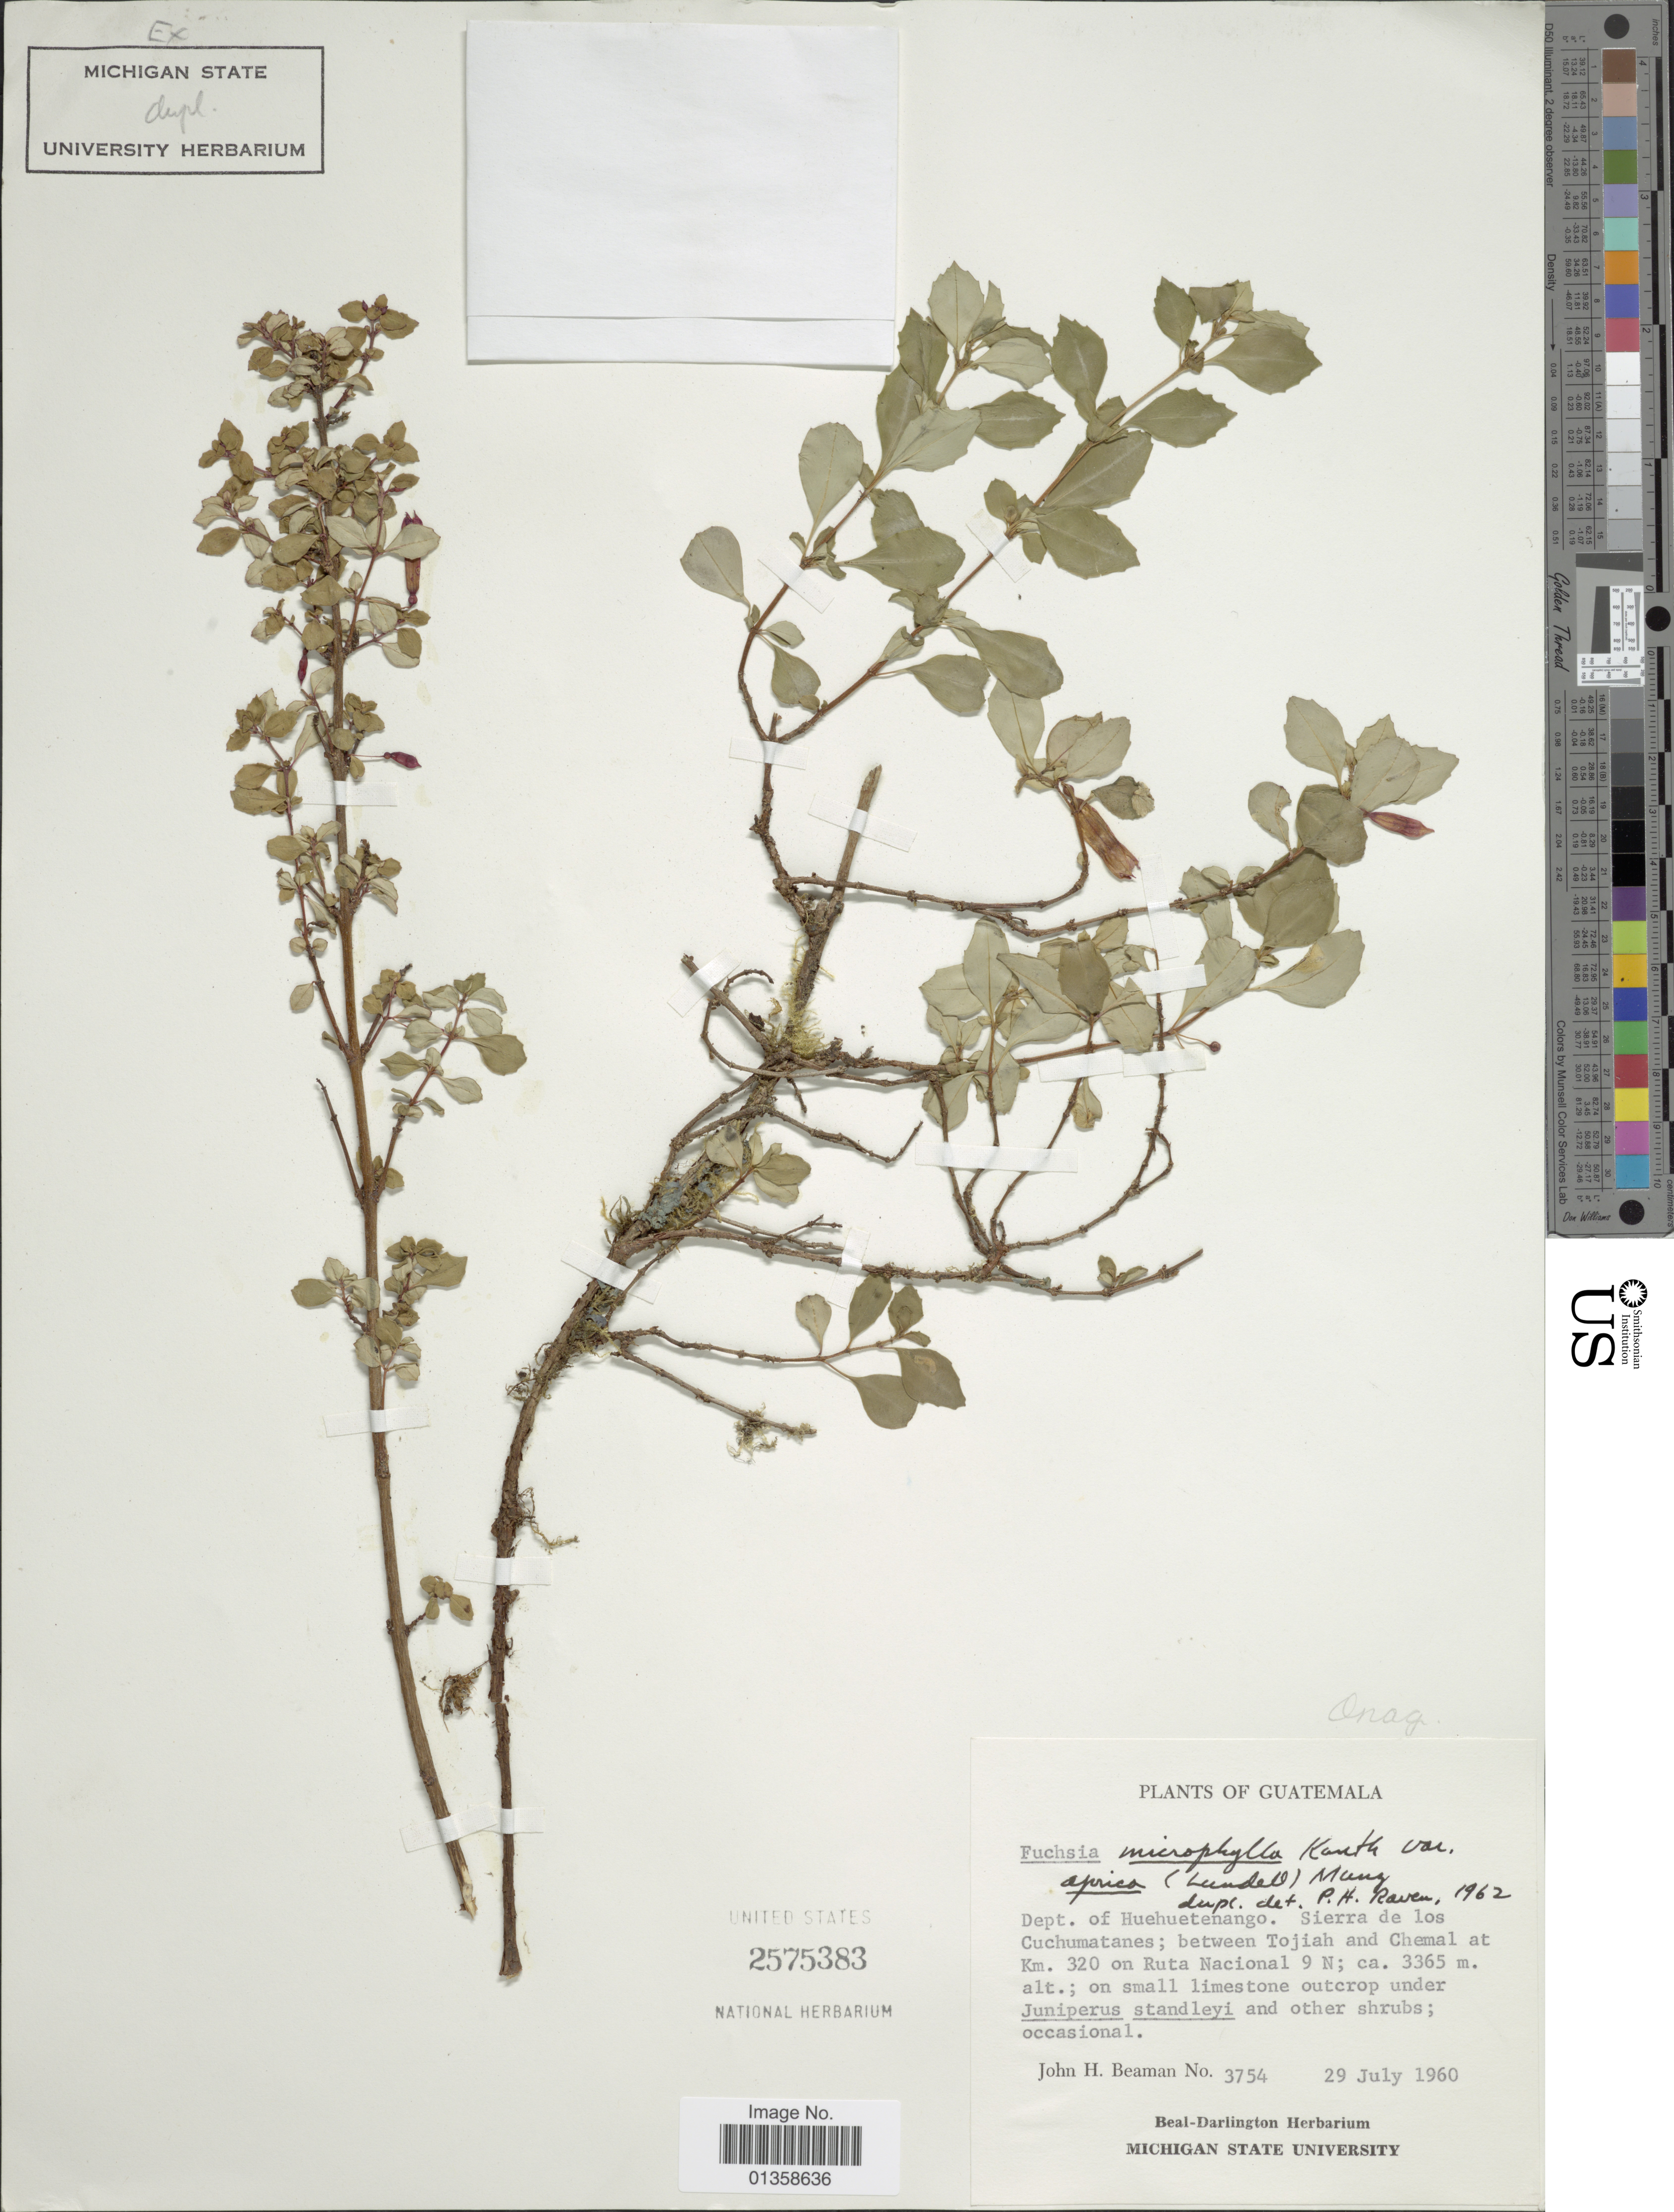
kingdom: Plantae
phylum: Tracheophyta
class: Magnoliopsida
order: Myrtales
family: Onagraceae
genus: Fuchsia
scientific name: Fuchsia microphylla subsp. aprica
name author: (Lundell) Breedlove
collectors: J. H. Beaman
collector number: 3754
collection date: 1960-07-29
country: Guatemala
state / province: Huehuetenango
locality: Sierra de los Cuchumatanes; between Tojiah and Chemal at Km. 320 on Ruta Nacional 9 N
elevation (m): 3365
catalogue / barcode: US 2575383